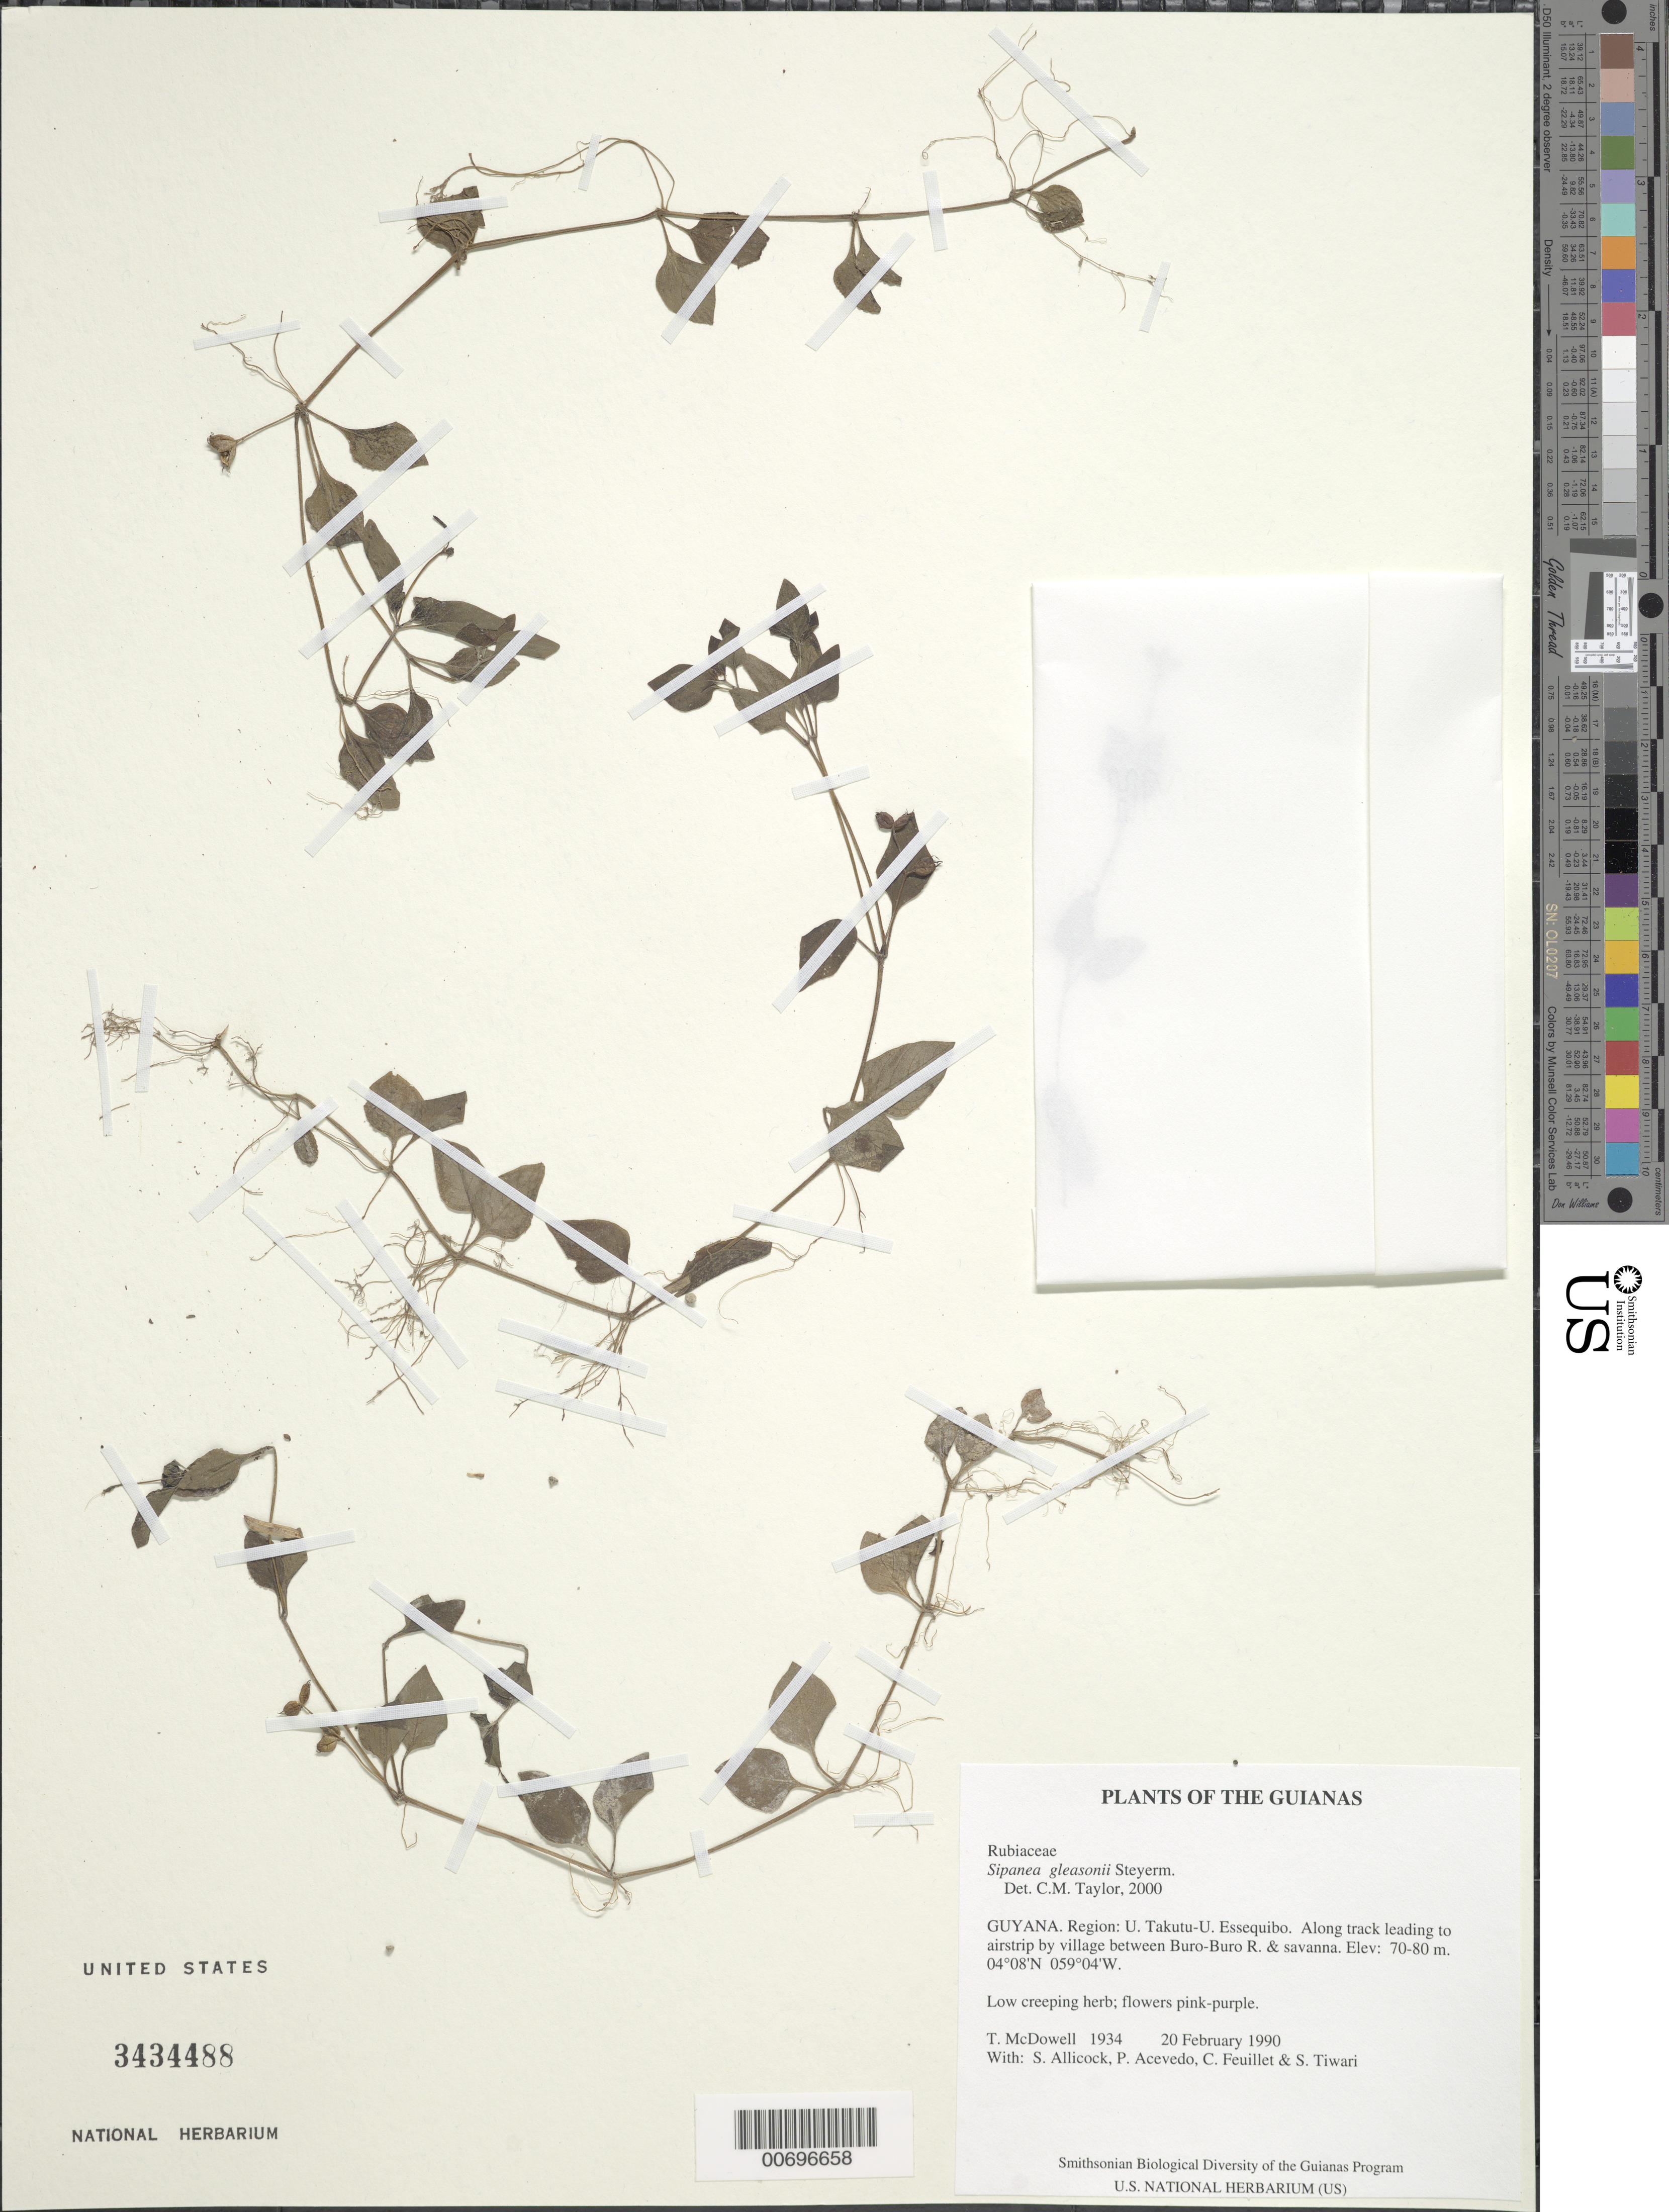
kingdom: Plantae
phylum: Tracheophyta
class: Magnoliopsida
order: Gentianales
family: Rubiaceae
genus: Sipanea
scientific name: Sipanea gleasonii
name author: Steyerm.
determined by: Taylor, Charlotte M.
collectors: T. McDowell, S. Allicock, P. Acevedo-Rodr., C. Feuillet & S. Tiwari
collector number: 1934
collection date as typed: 20 February 1990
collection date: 1990-02-20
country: Guyana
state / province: U. Takutu-U. Essequibo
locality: Along track leading to airstrip by Surama Village, between Buro-Buro River and savanna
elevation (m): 70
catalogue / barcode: US 3434488